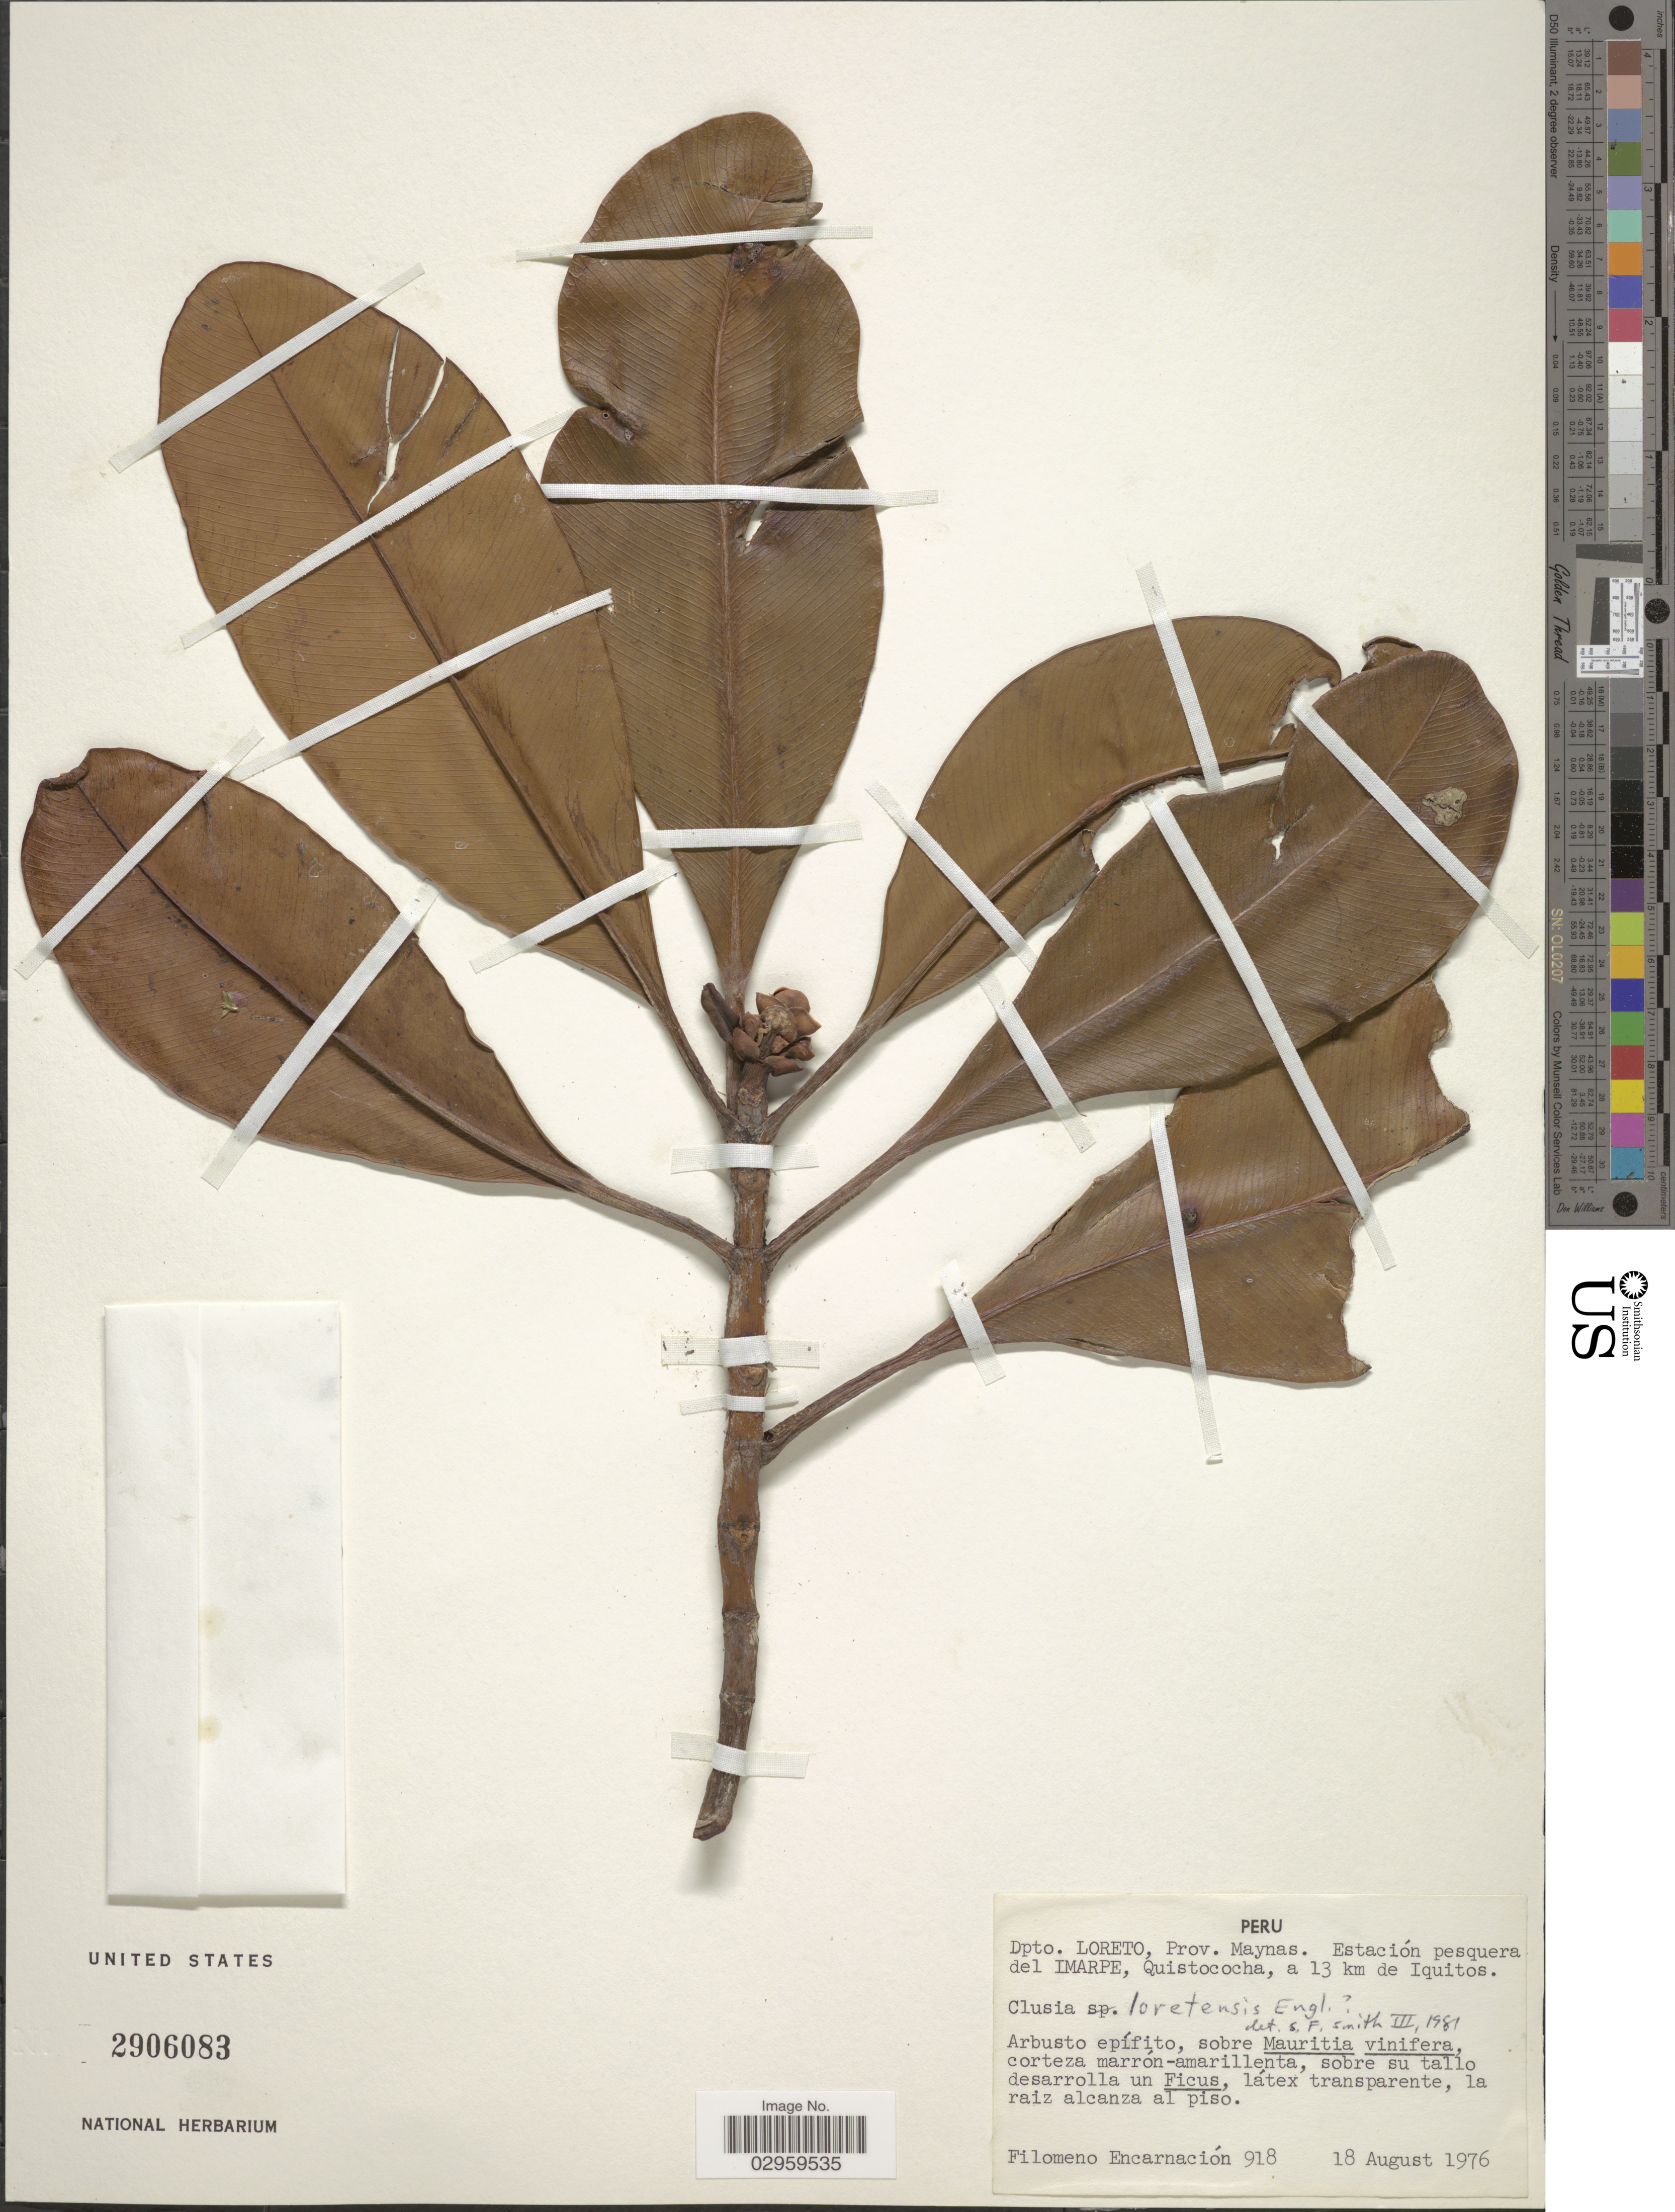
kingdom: Plantae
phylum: Tracheophyta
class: Magnoliopsida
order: Malpighiales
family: Clusiaceae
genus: Clusia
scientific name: Clusia loretensis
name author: Engl.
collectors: F. Encarnación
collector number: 918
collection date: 1976-08-18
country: Peru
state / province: Loreto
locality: Dpto. Loreto, Prov. Maynas. Estación pesquera del Imarpe, Quistococha, a 13 km de Iquitos.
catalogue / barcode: US 2906083